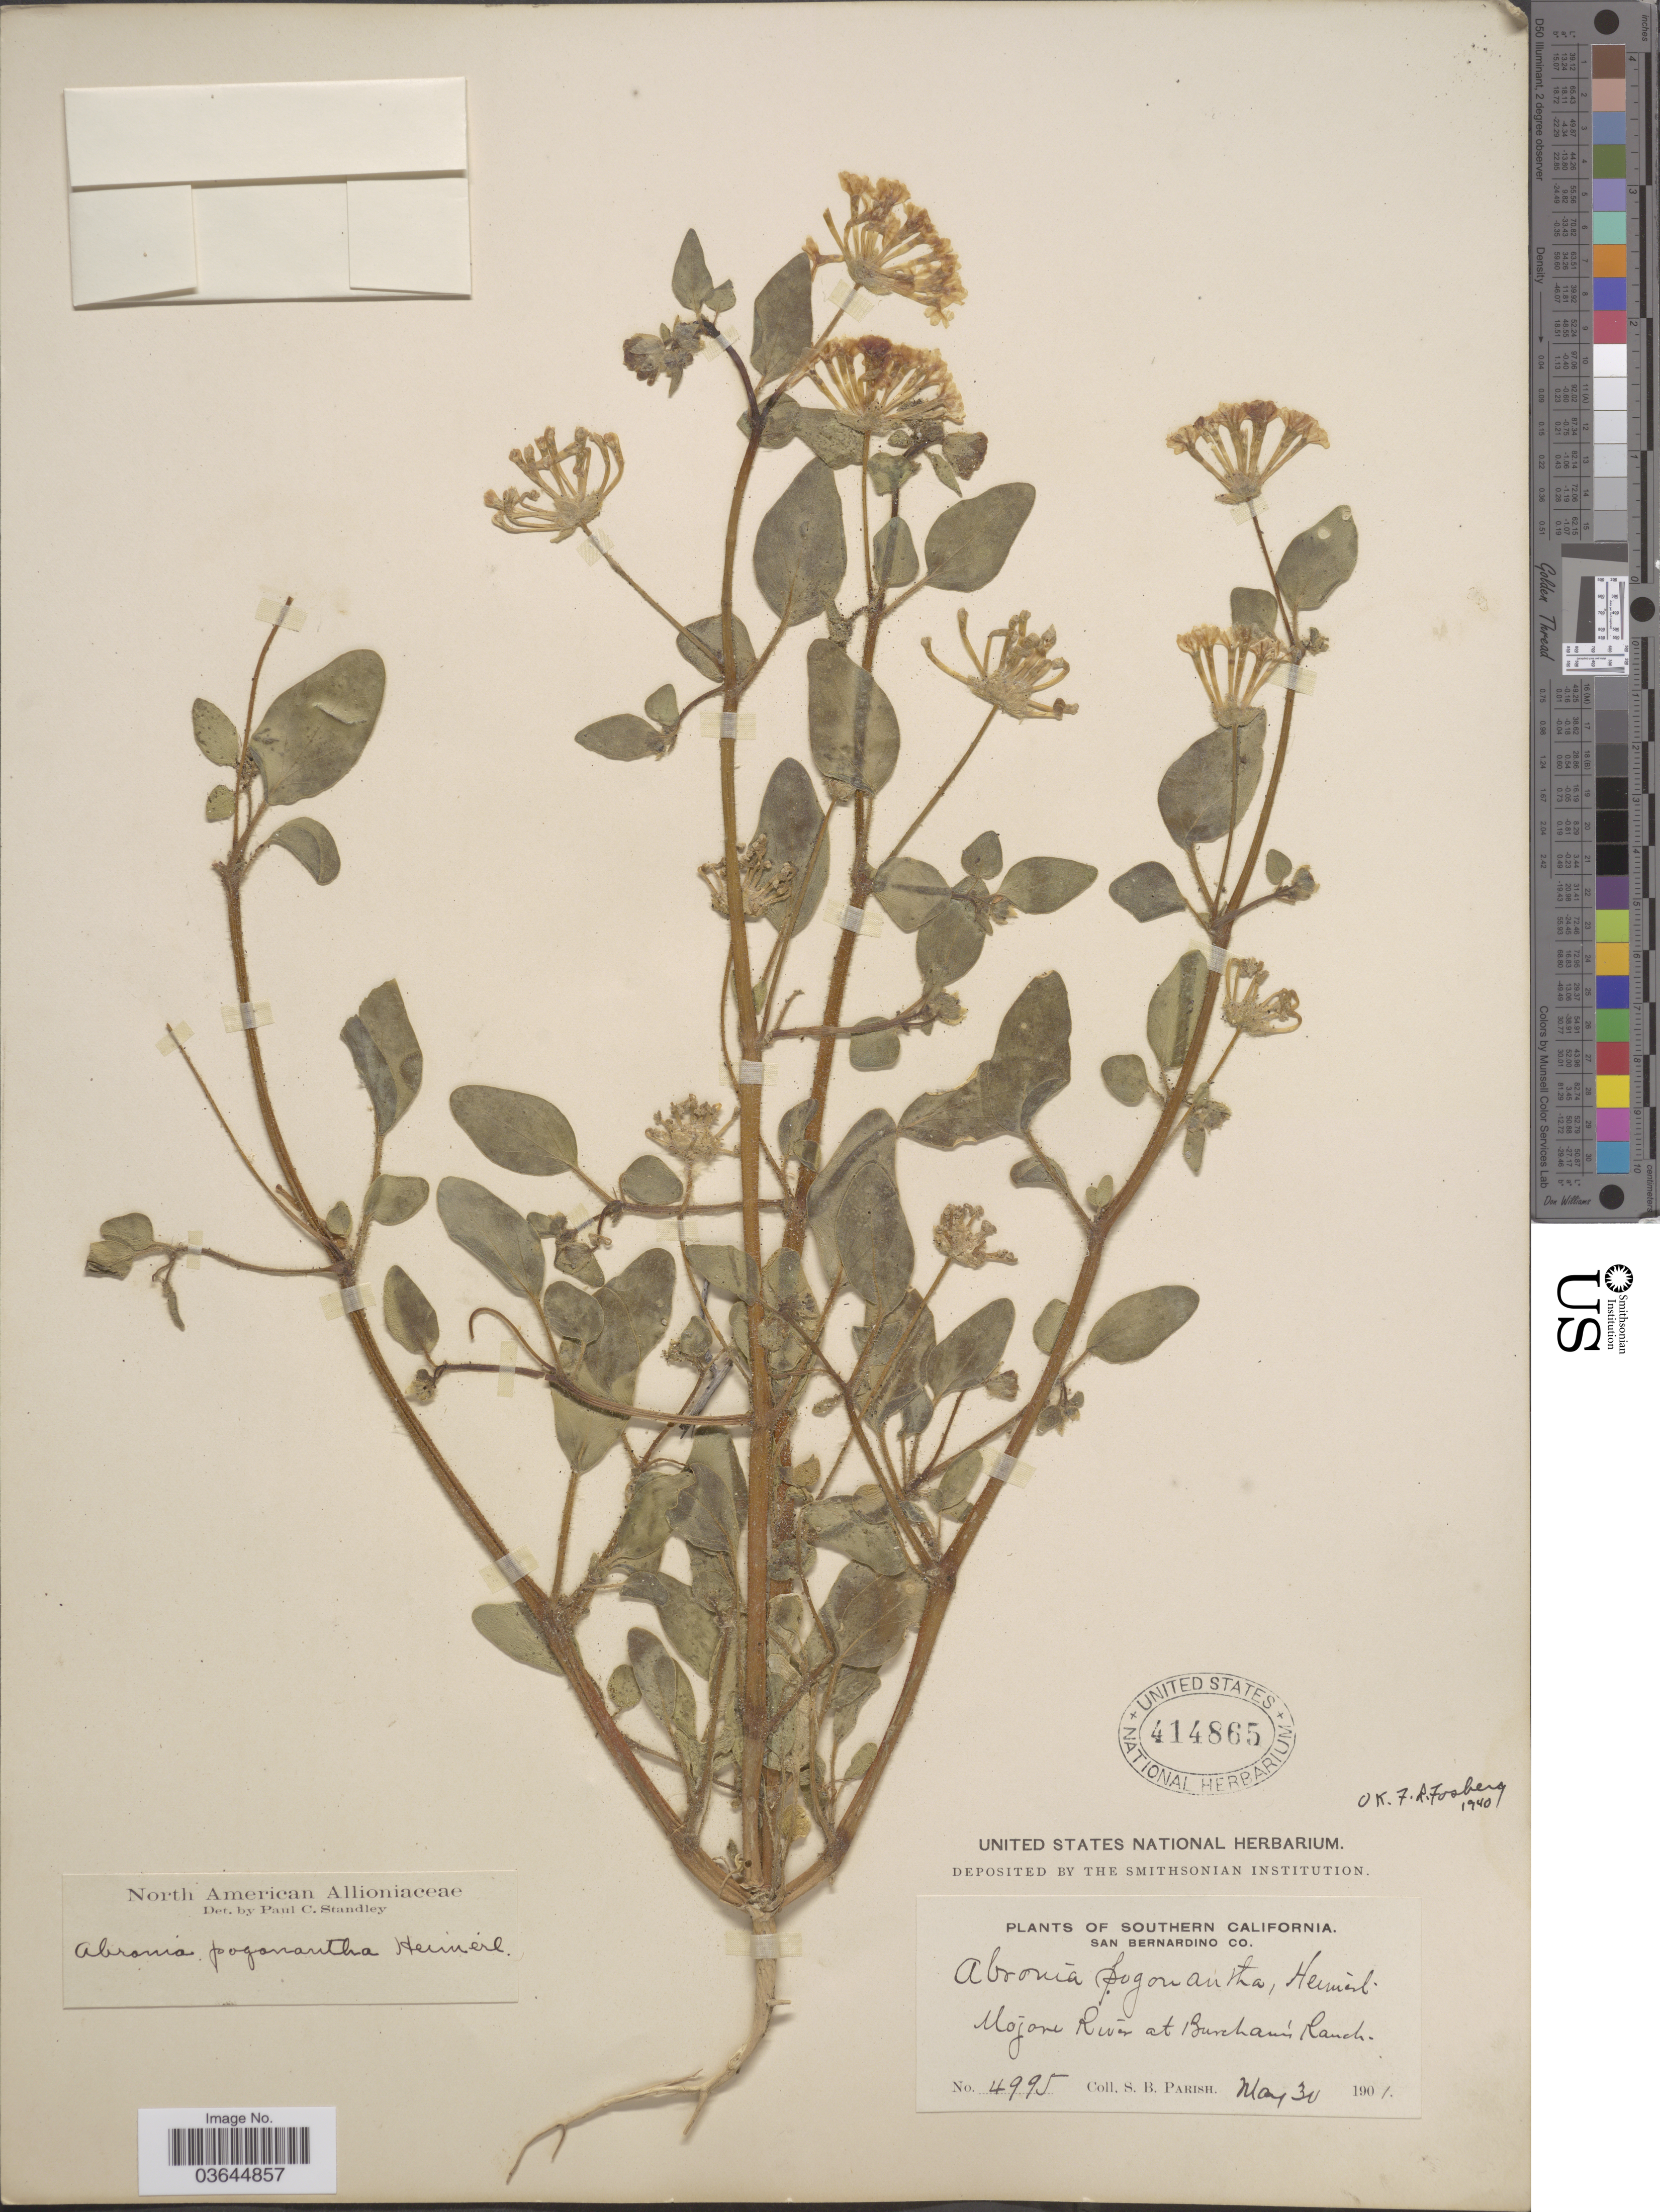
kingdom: Plantae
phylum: Tracheophyta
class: Magnoliopsida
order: Caryophyllales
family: Nyctaginaceae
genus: Abronia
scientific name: Abronia pogonantha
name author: Heimerl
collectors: S. B. Parish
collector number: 4995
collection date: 1901-05-30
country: United States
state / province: California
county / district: San Bernardino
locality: Southern California. San Bernardino Co. Mojave River at Burchau's Ranch.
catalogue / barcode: US 414865